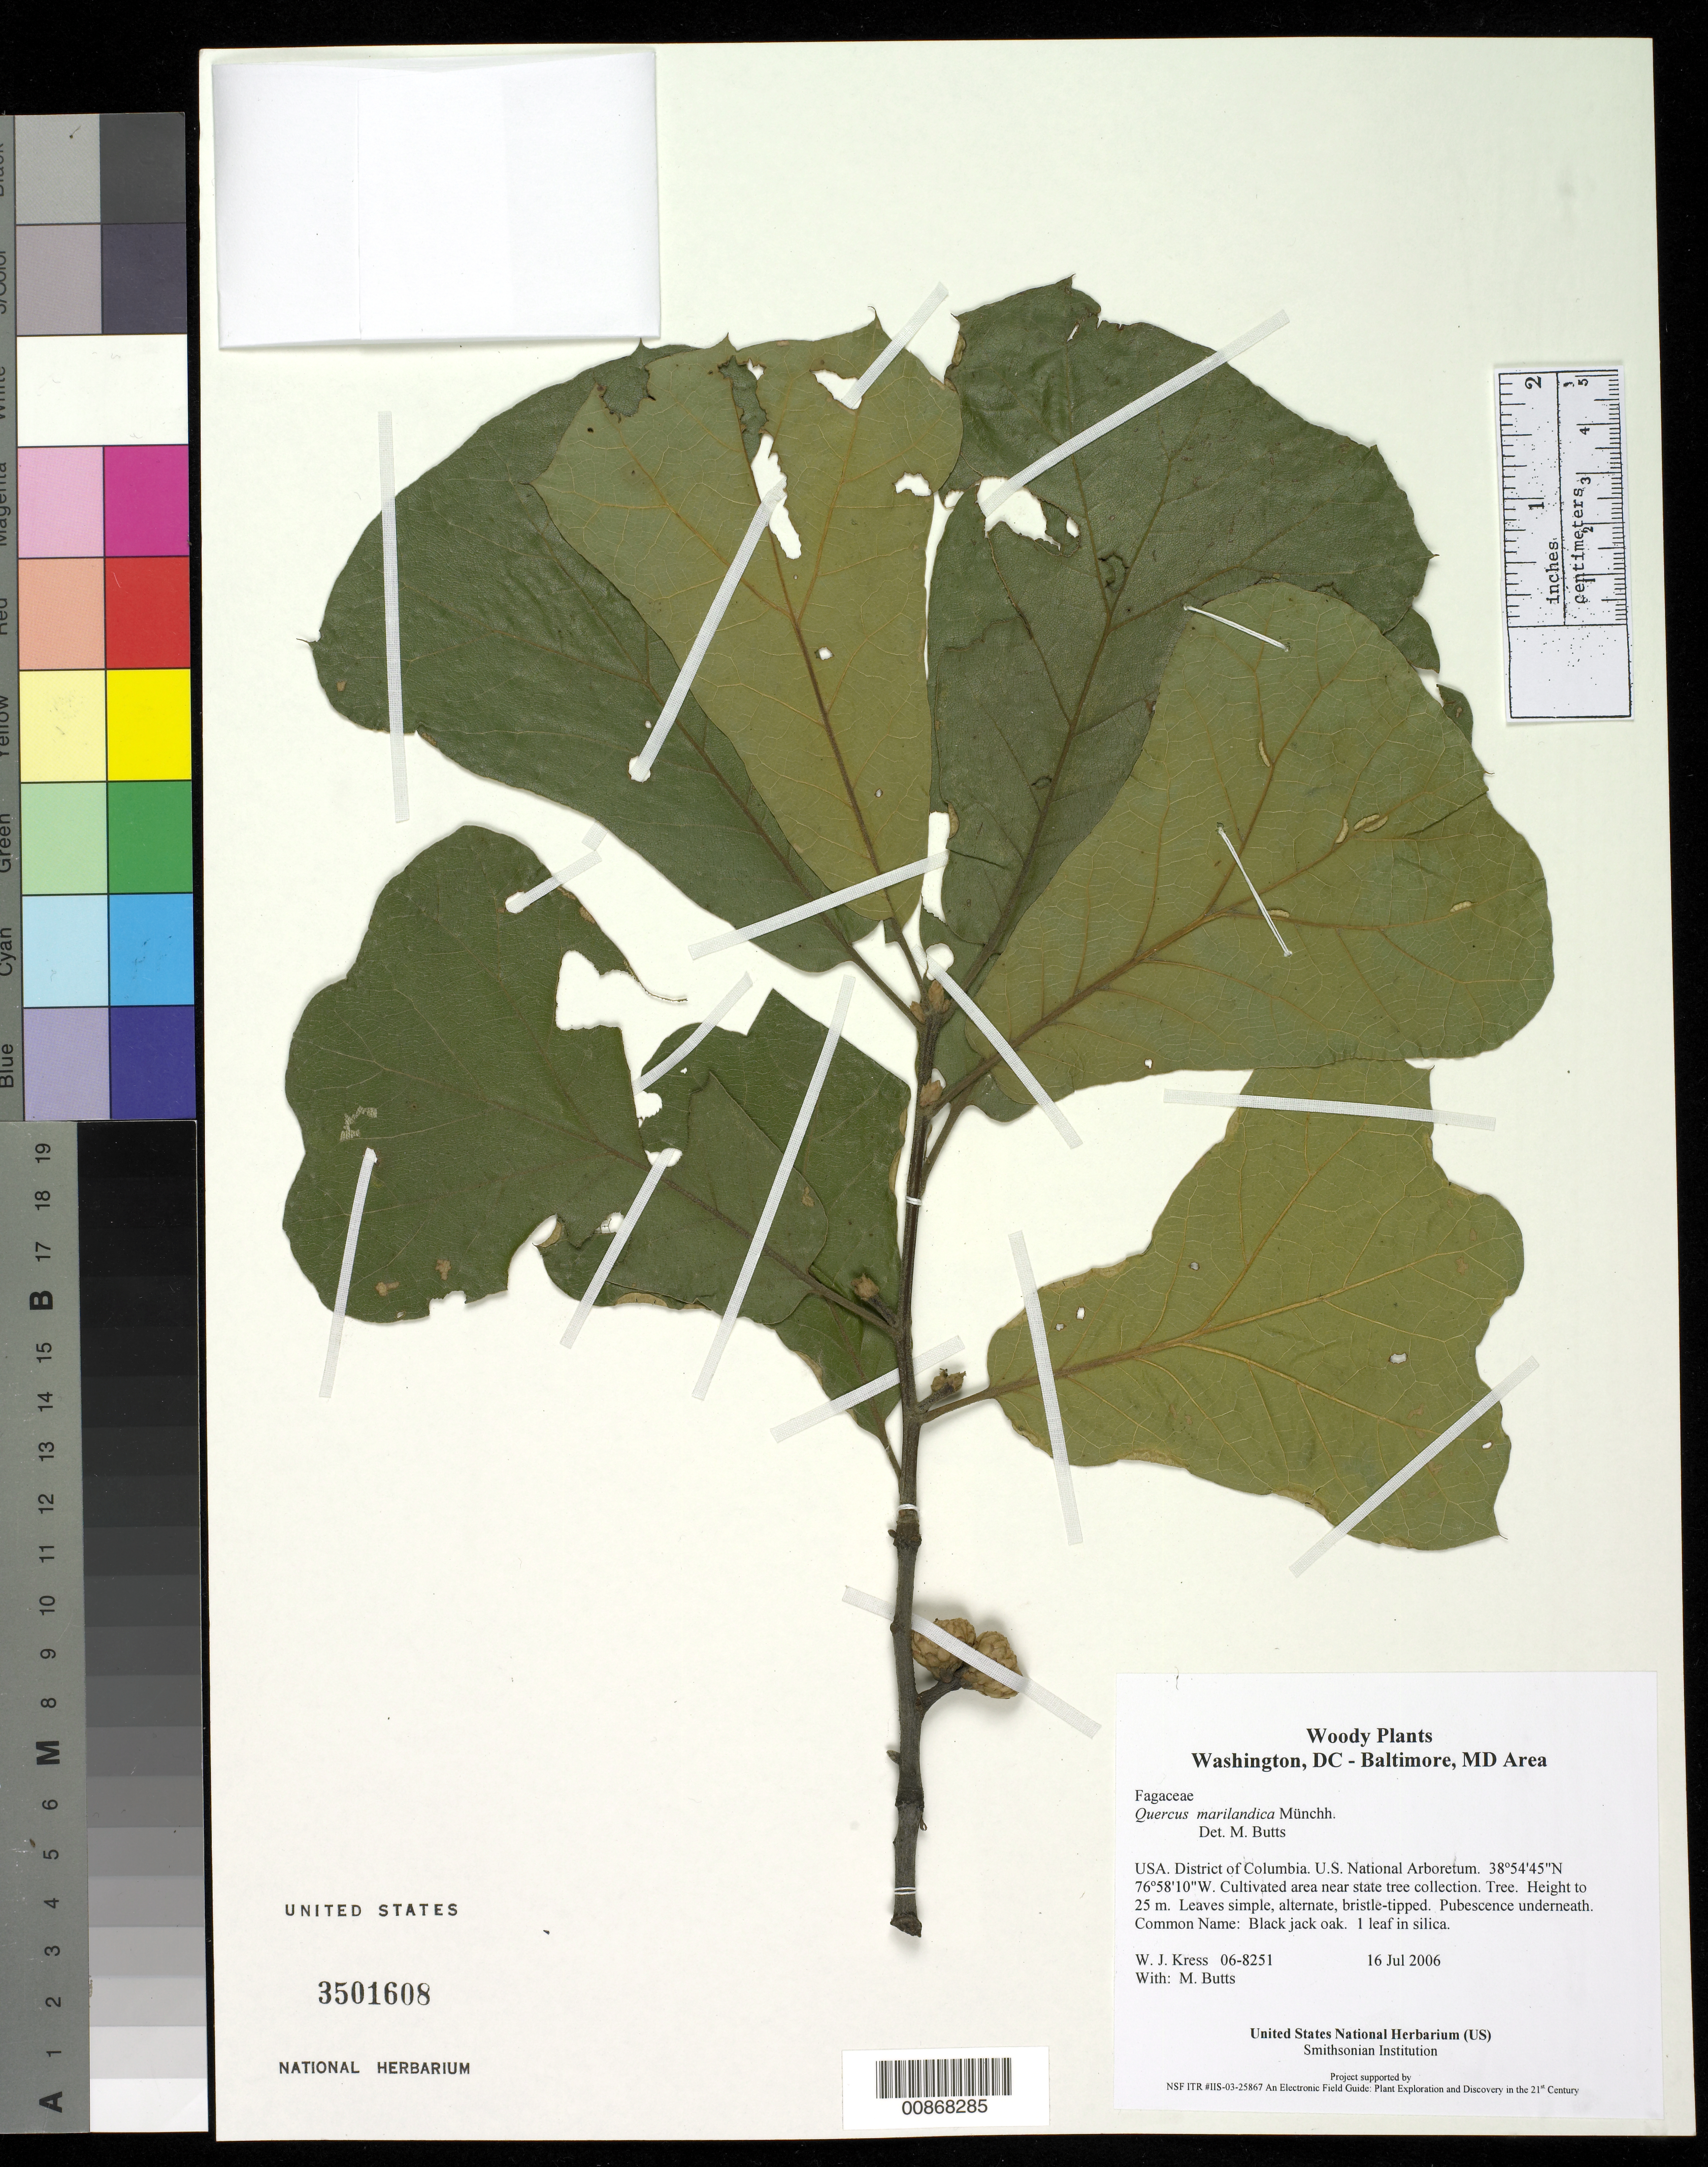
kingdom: Plantae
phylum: Tracheophyta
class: Magnoliopsida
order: Fagales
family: Fagaceae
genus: Quercus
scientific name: Quercus marilandica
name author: (L.) Münchh.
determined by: Butts, M. B.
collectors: W. J. Kress & M. B. Butts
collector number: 06-8251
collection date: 2006-07-16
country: United States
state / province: District of Columbia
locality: U.S. National Arboretum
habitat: Cultivated area near state tree collection.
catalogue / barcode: US 3501608